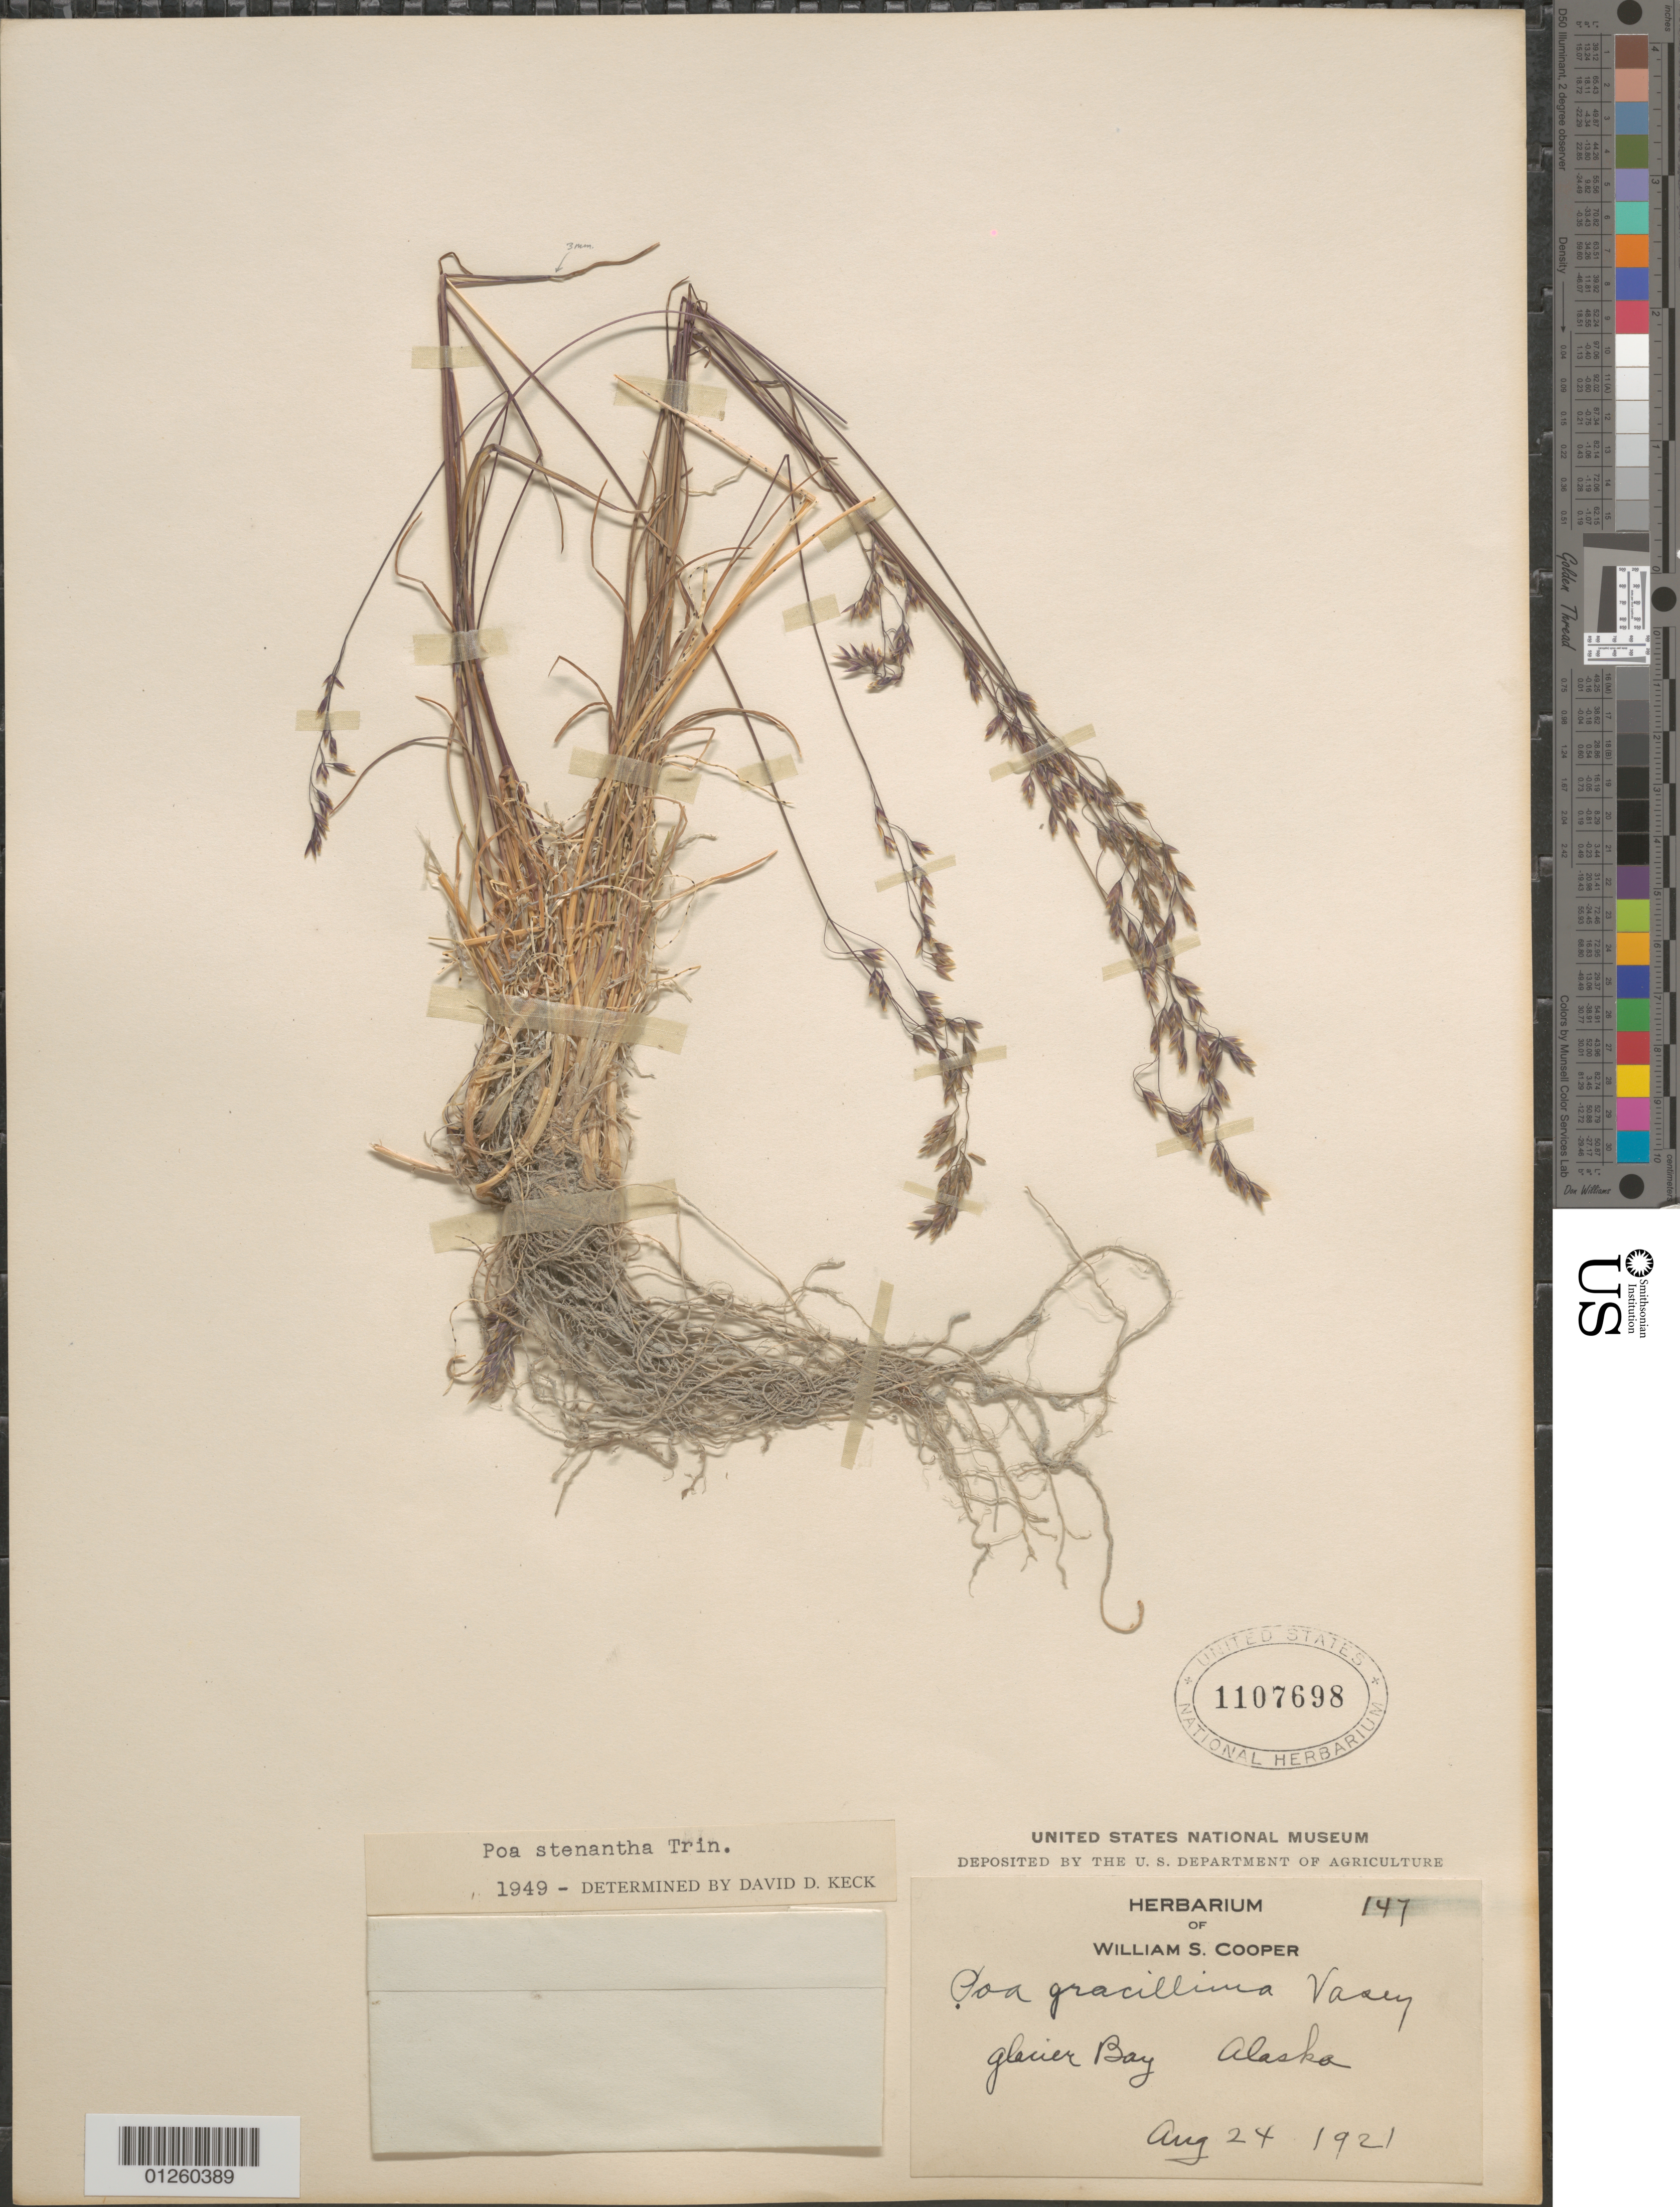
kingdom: Plantae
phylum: Tracheophyta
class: Liliopsida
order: Poales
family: Poaceae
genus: Poa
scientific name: Poa stenantha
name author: Trin.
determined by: Soreng, Robert J., Research Associate (BOT), Smithsonian Institution - National Museum of Natural History (UNITED STATES)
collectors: W. Cooper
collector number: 147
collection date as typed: Aug 24, 1921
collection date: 1921-08-24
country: United States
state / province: Alaska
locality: Glacier Bay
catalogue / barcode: US 1107698